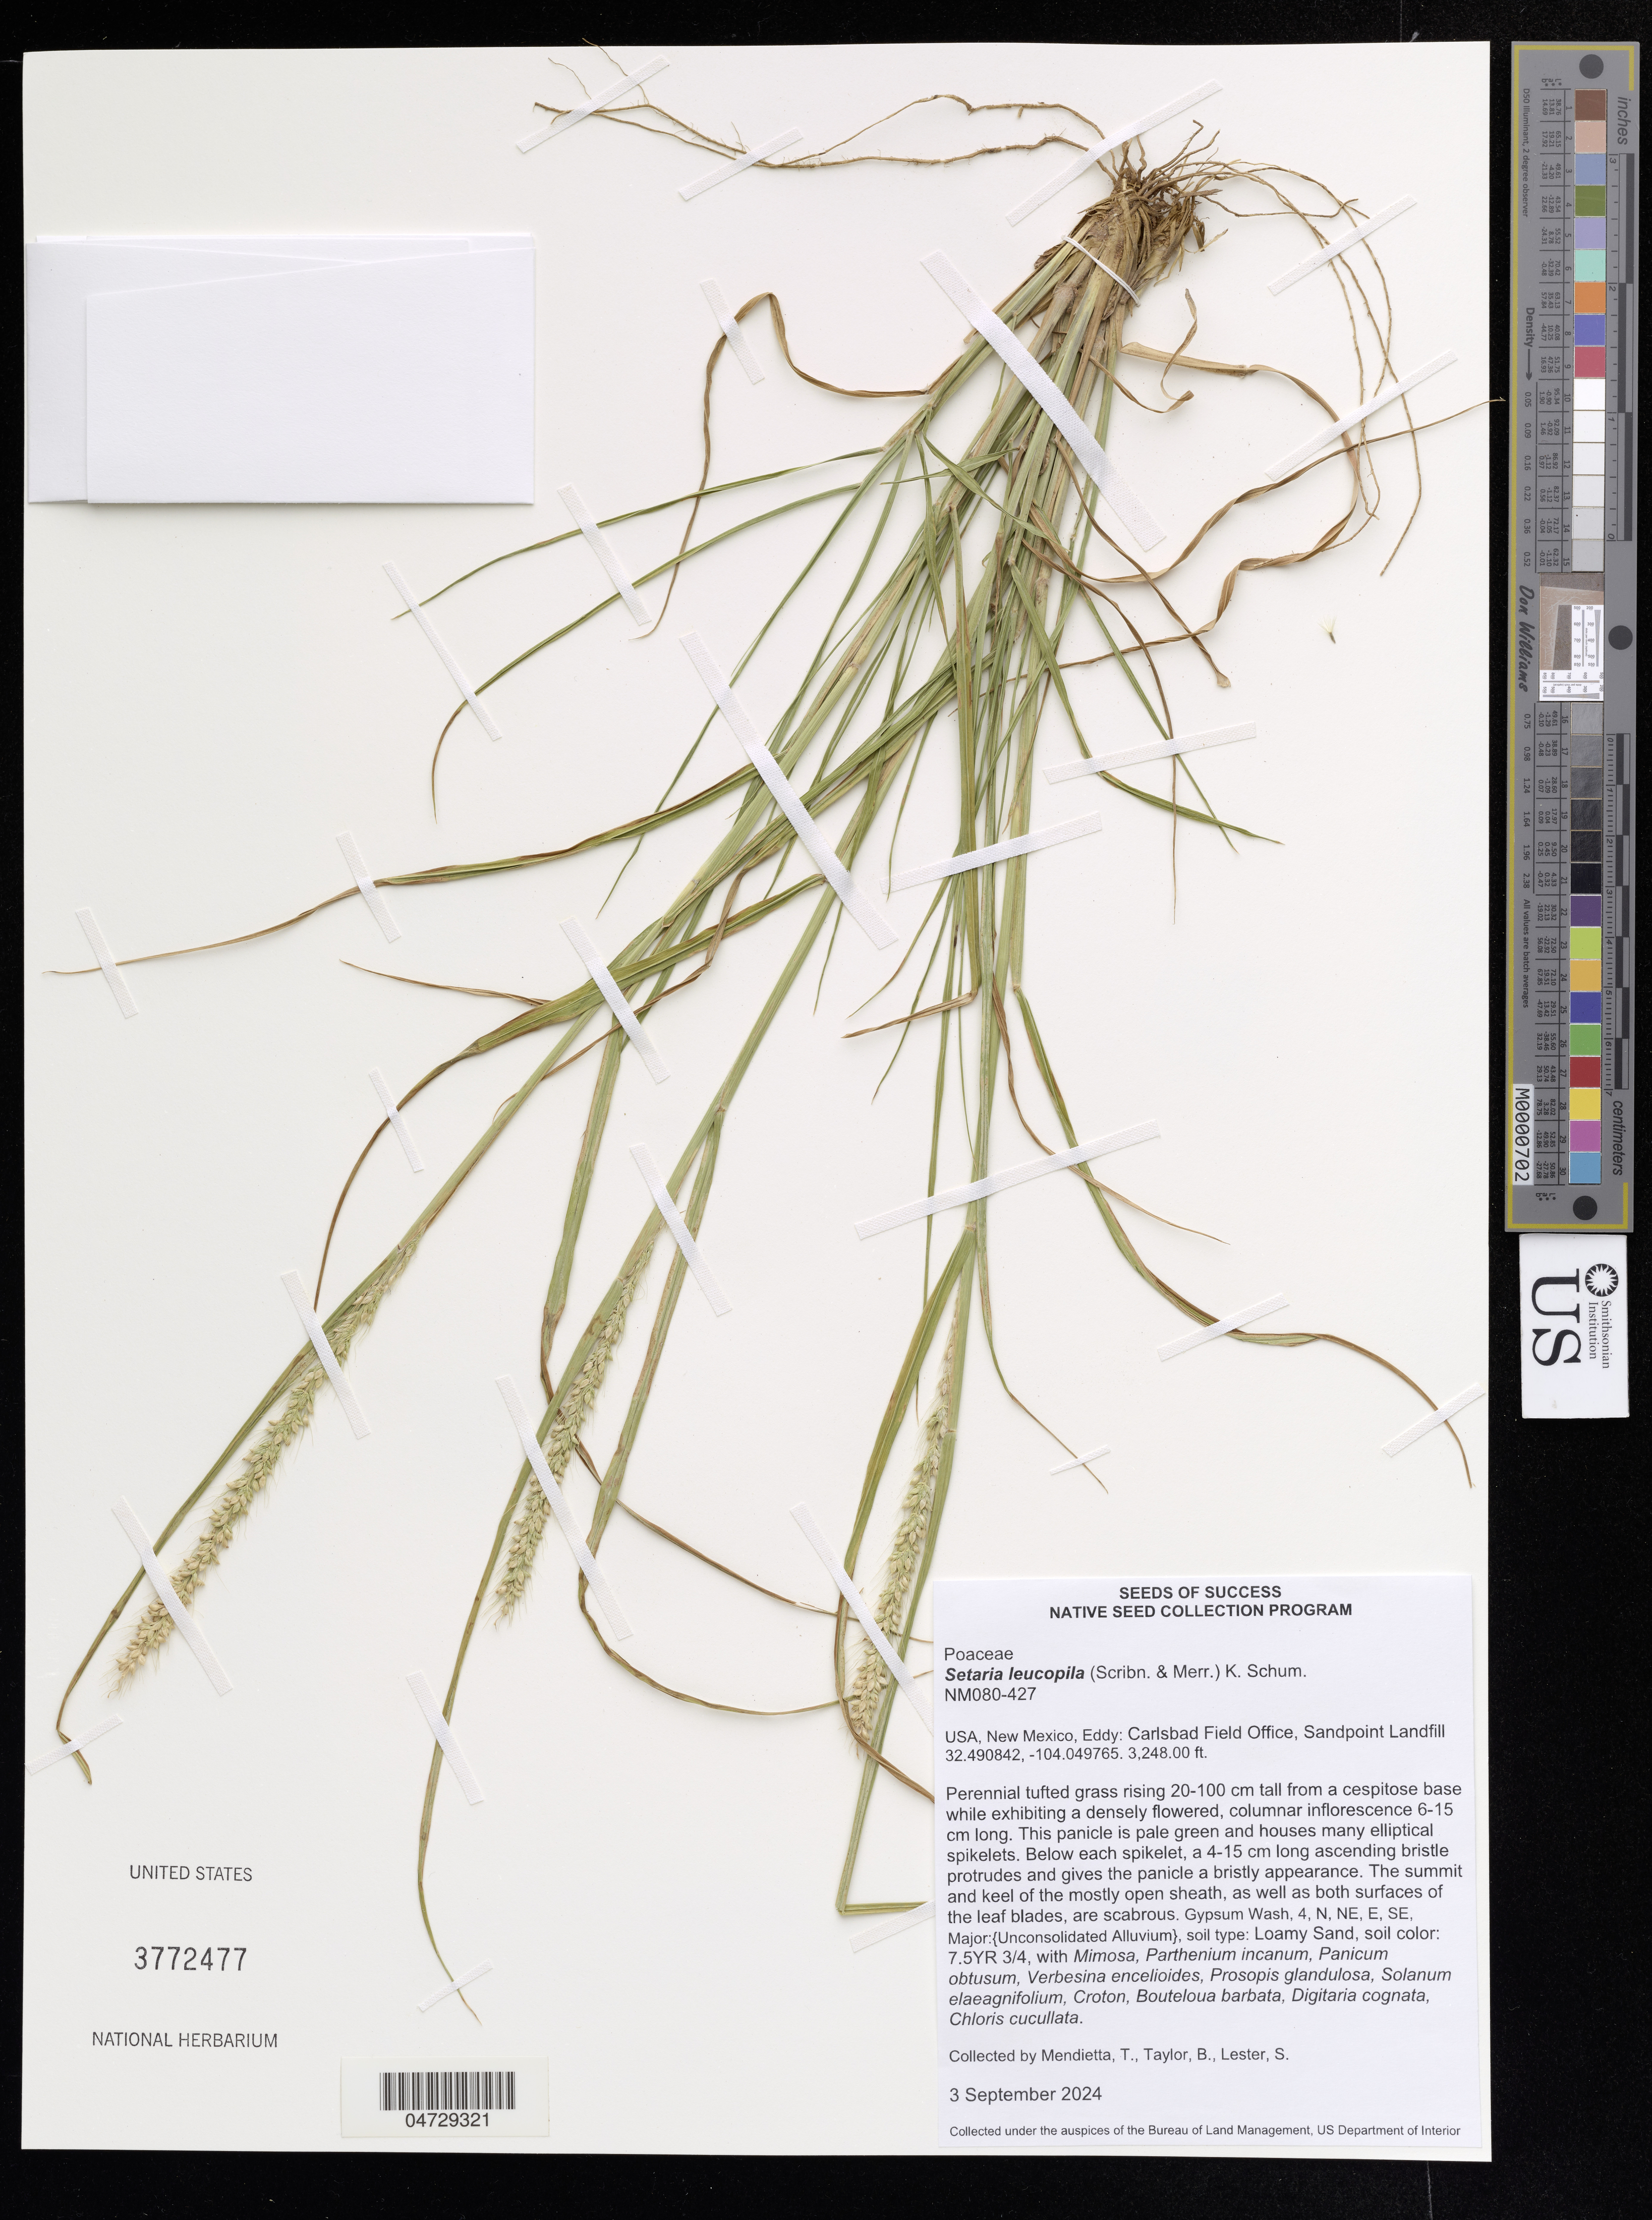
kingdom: Plantae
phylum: Tracheophyta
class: Liliopsida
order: Poales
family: Poaceae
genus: Setaria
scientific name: Setaria leucopila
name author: (Scribn. & Merr.) K. Schum.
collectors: T. Mendietta, B. Taylor & S. Lester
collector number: NM080-427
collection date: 2024-09-03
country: United States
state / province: New Mexico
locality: Eddy: Carlsbad Field Office, Sandpoint Landfill.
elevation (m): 989.99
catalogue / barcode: US 3772477